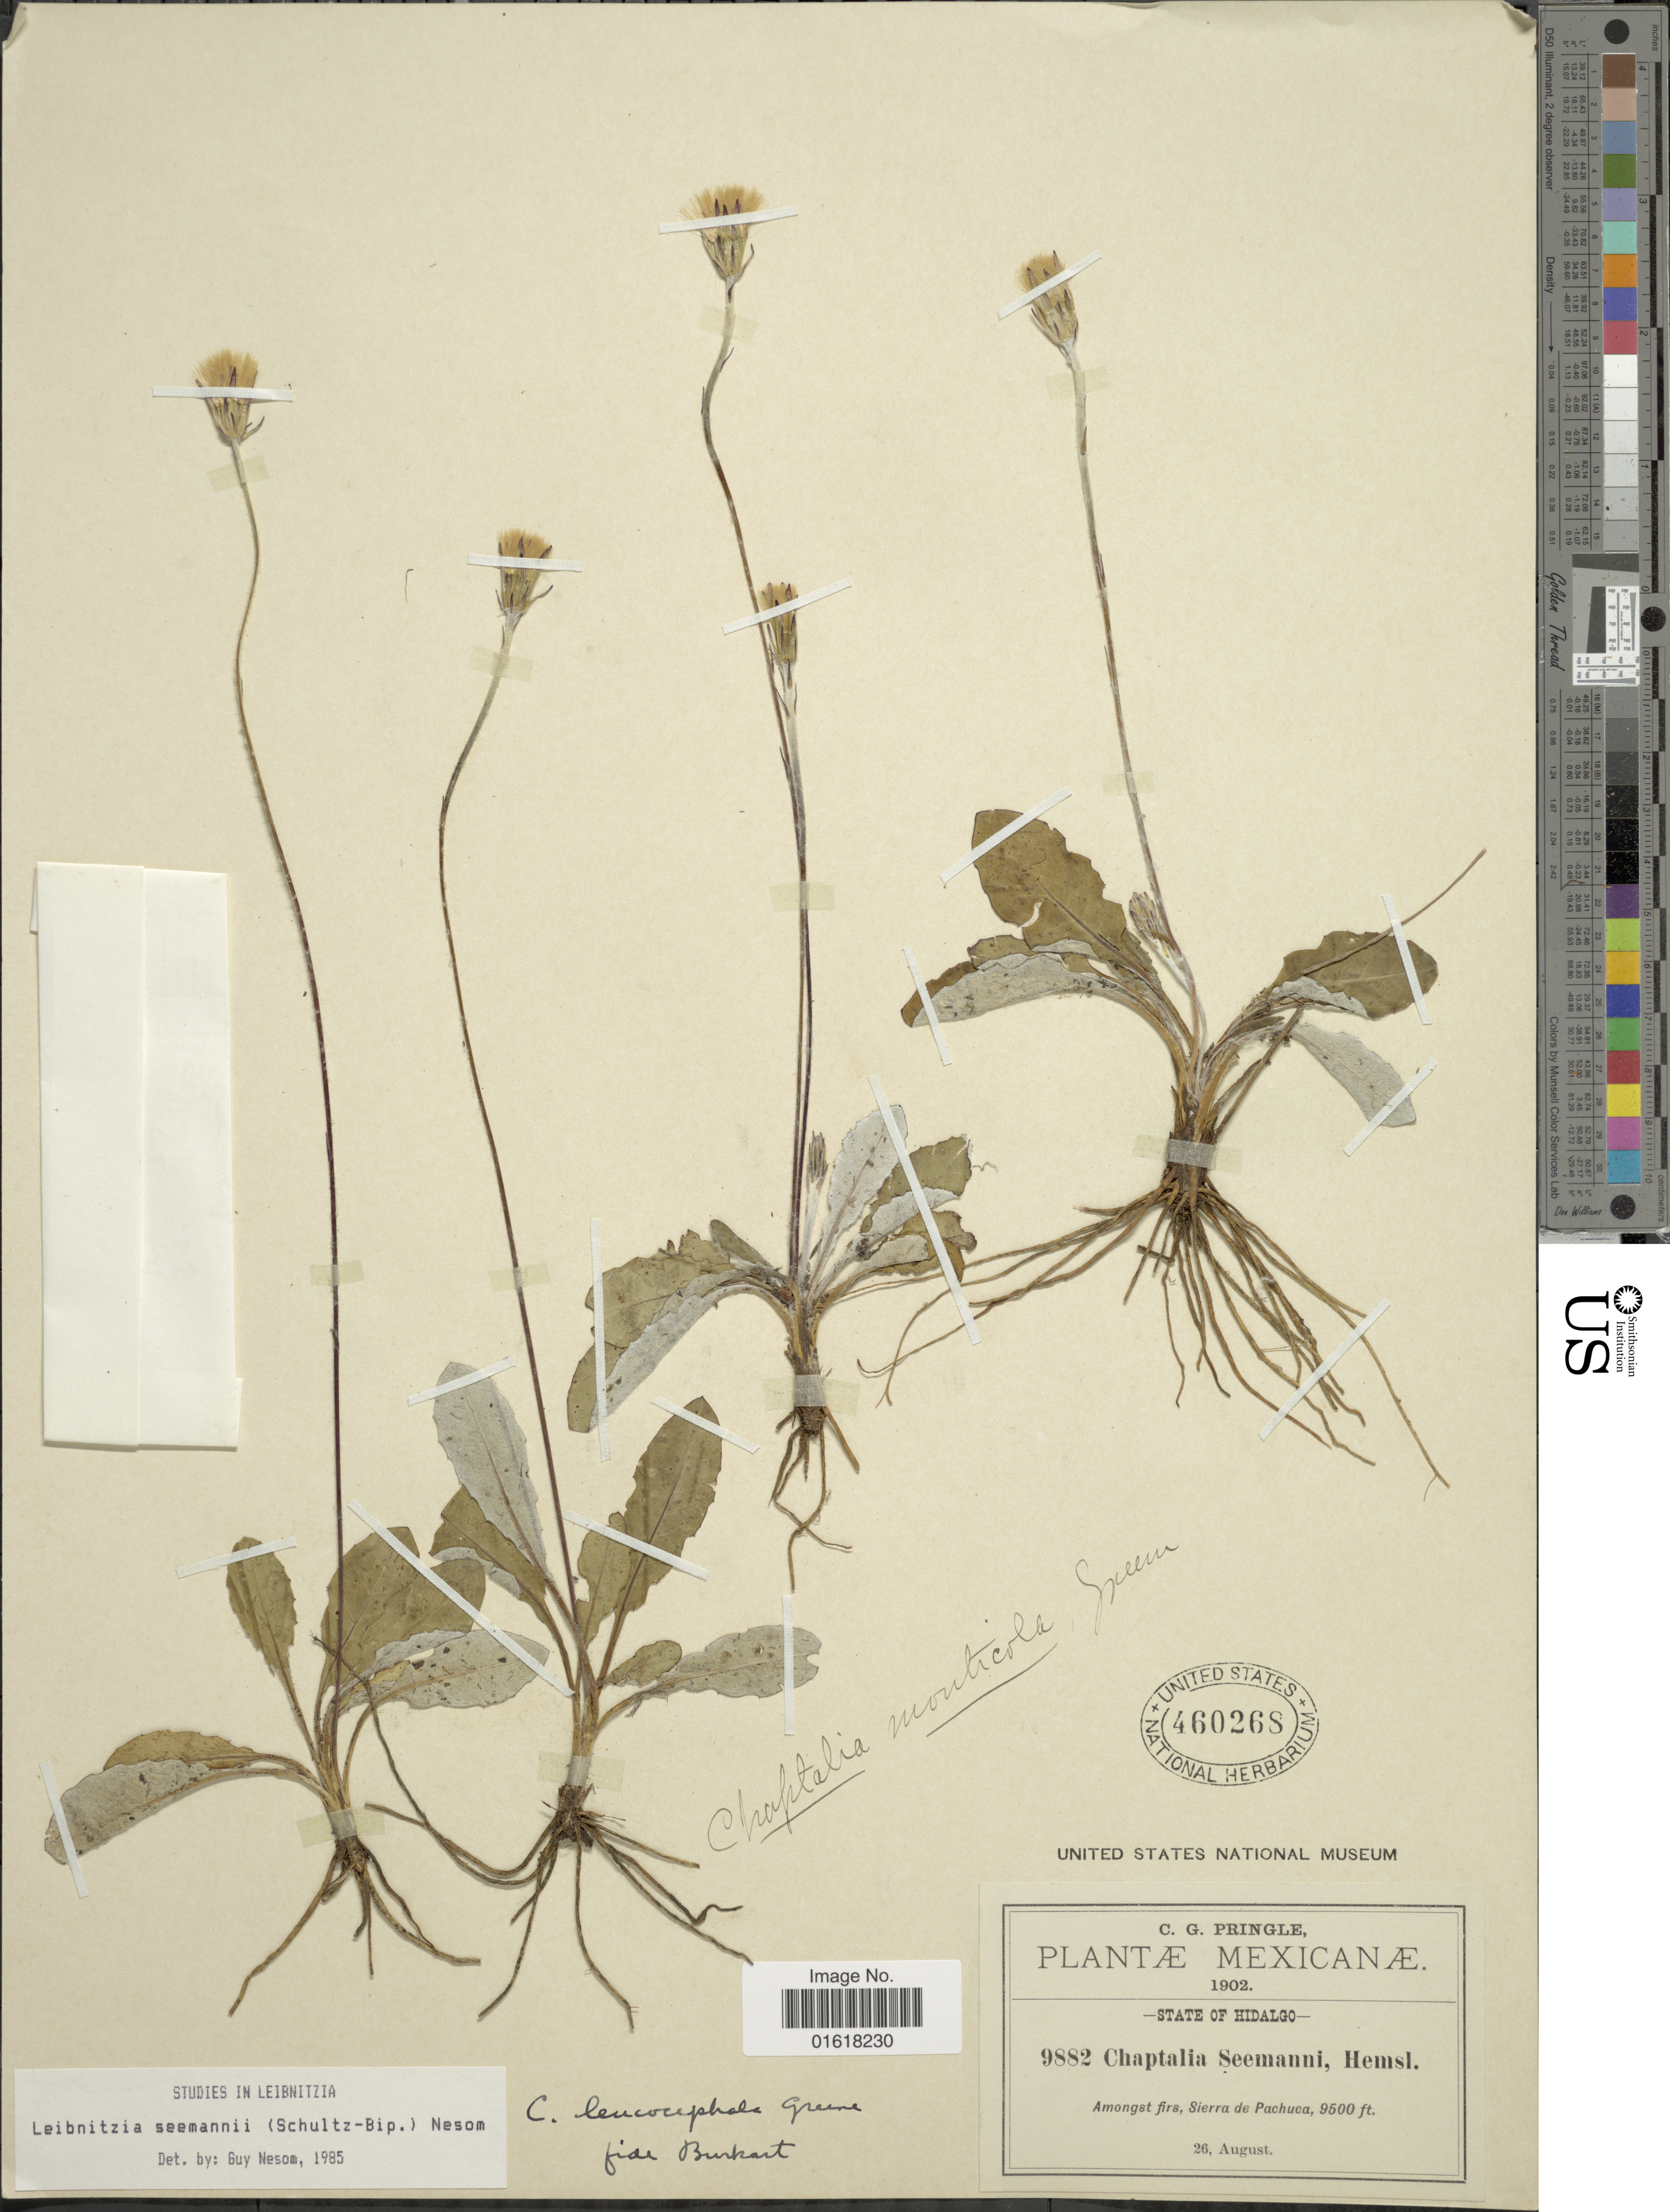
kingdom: Plantae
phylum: Tracheophyta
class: Magnoliopsida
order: Asterales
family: Asteraceae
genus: Leibnitzia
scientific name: Leibnitzia lyrata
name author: (Sch. Bip.) G.L. Nesom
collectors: C. G. Pringle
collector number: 9882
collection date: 1902-08-26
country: Mexico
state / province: Hidalgo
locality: Amongst firs, Sierra de Pachuca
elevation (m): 2896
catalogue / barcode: US 460268